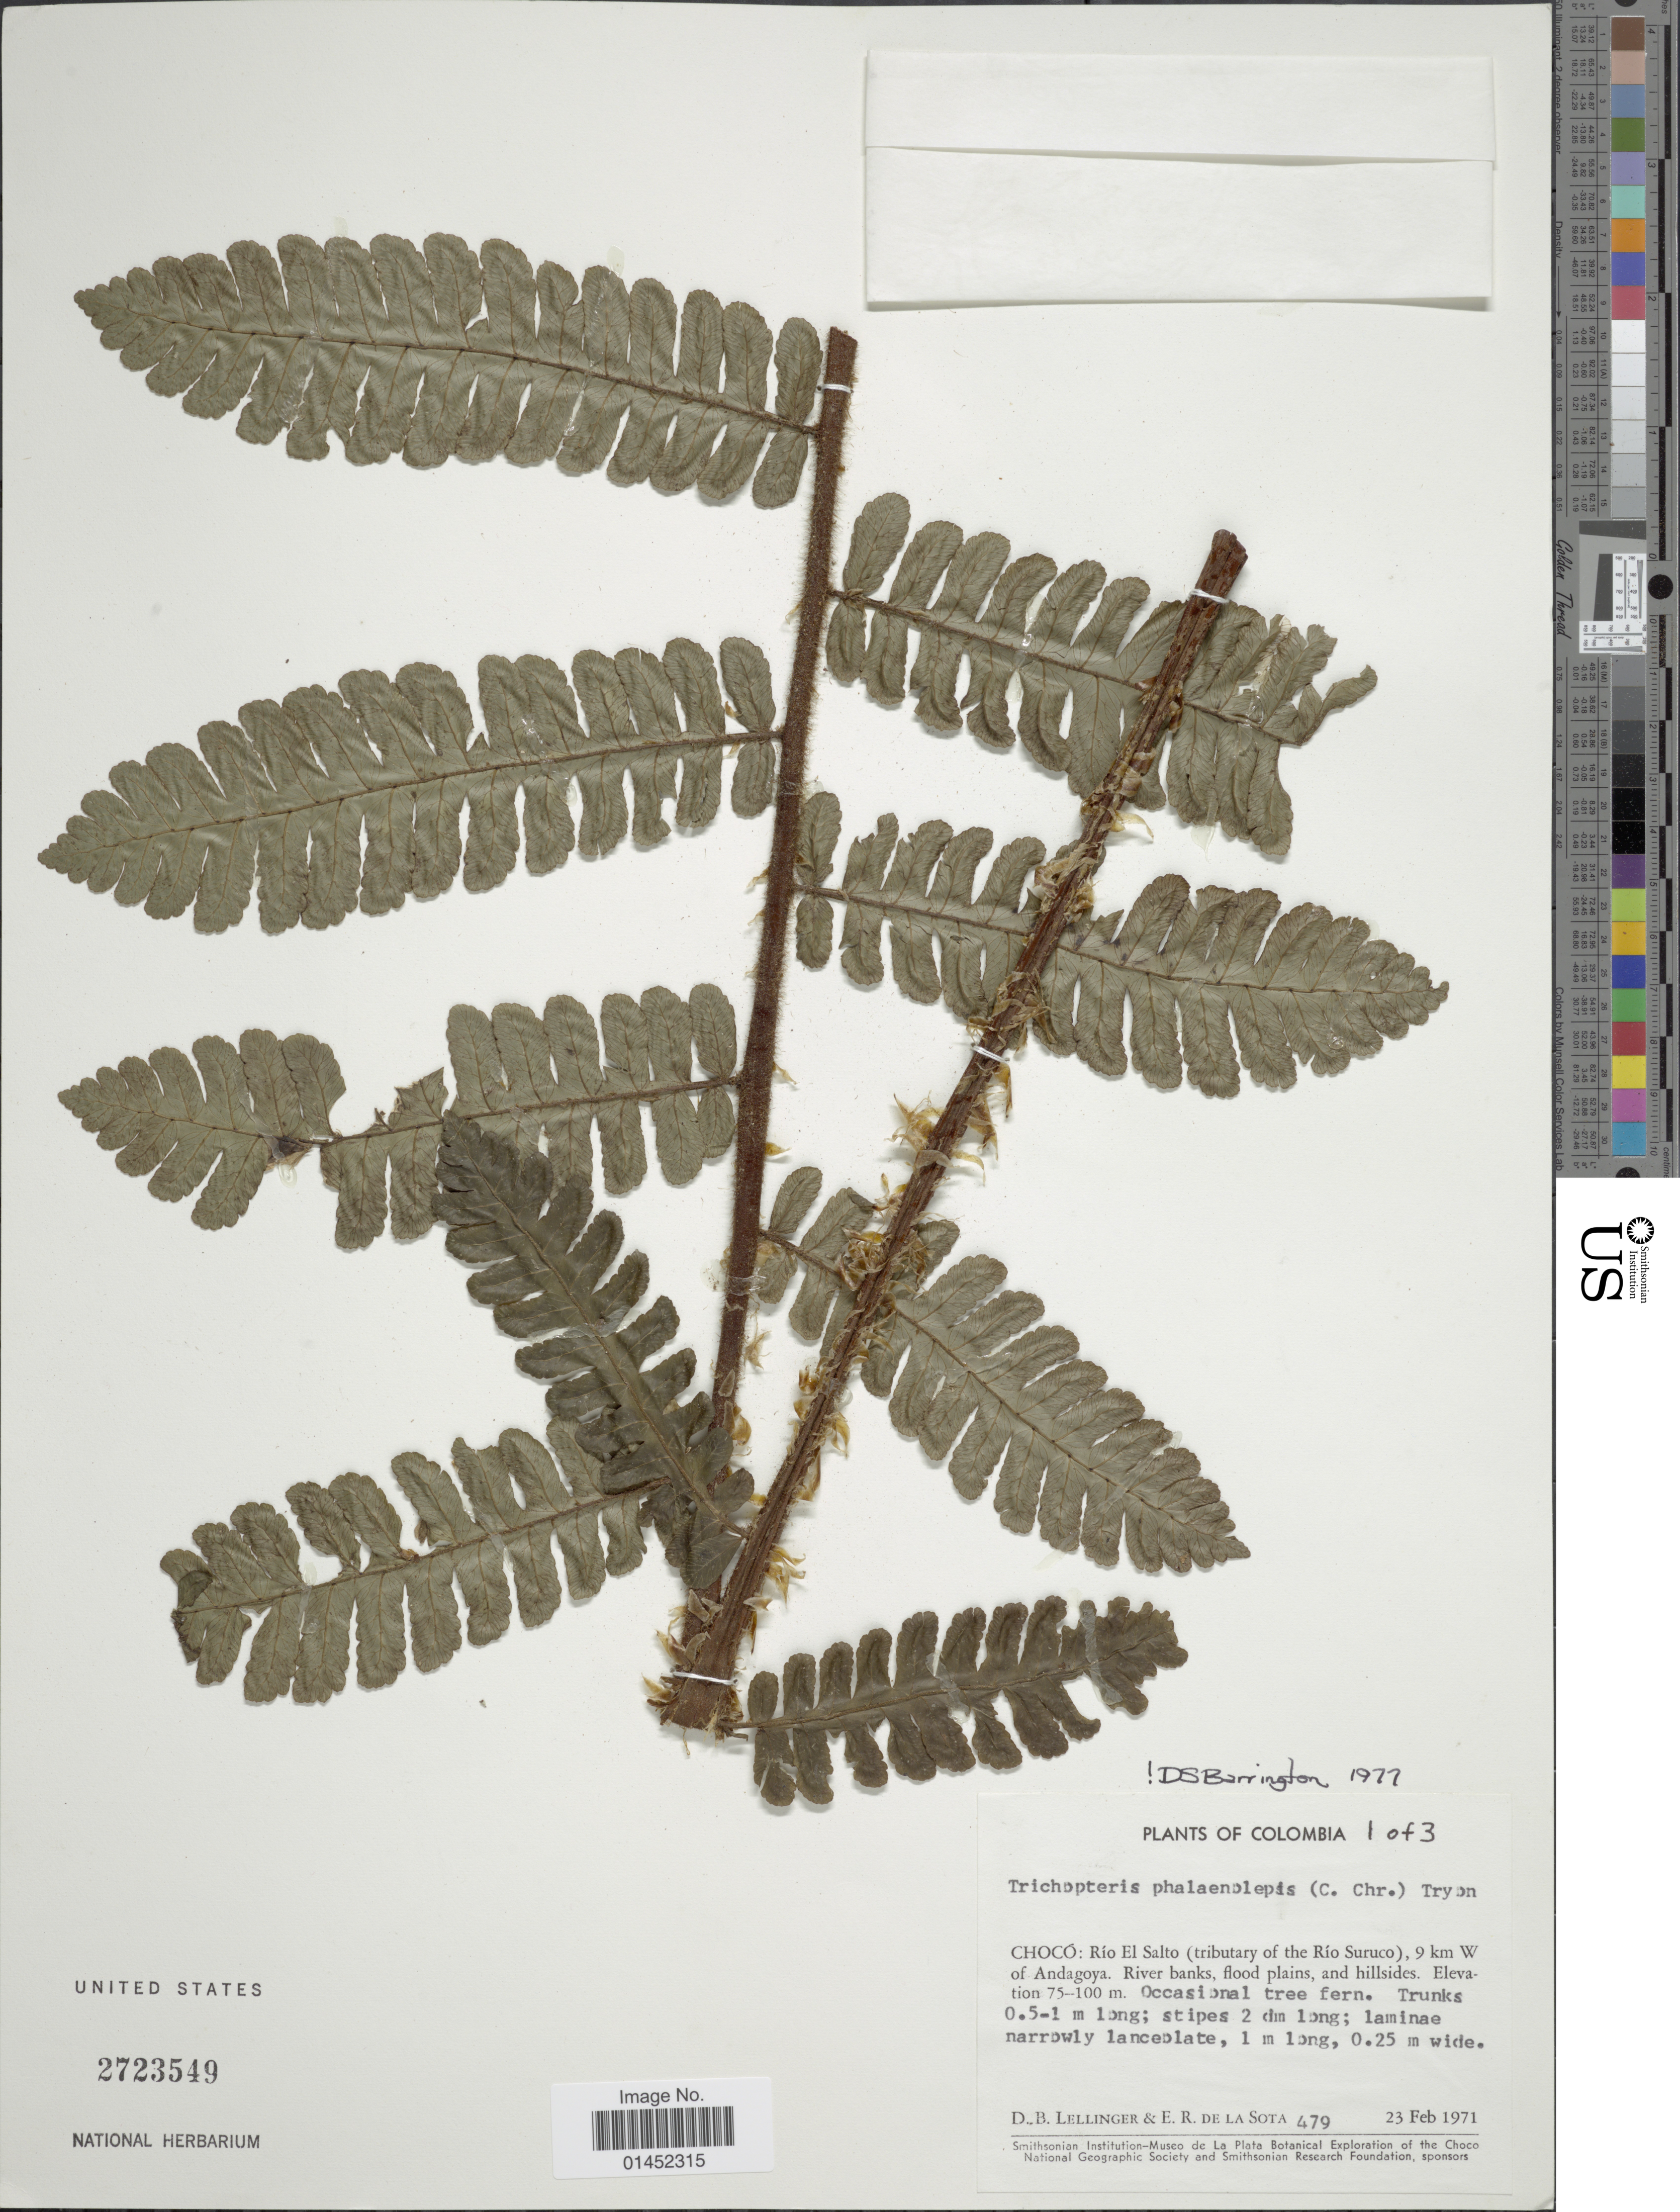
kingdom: Plantae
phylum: Tracheophyta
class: Polypodiopsida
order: Cyatheales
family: Cyatheaceae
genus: Cyathea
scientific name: Cyathea phalaenolepis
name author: (C. Chr.) Domin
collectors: D. B. Lellinger & E. R. de la Sota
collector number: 479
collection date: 1971-02-23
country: Colombia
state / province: Chocó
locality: Rio El Salto (tributary of the Río Suruco), 9 km W of Andagoya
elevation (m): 75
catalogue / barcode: US 2723549